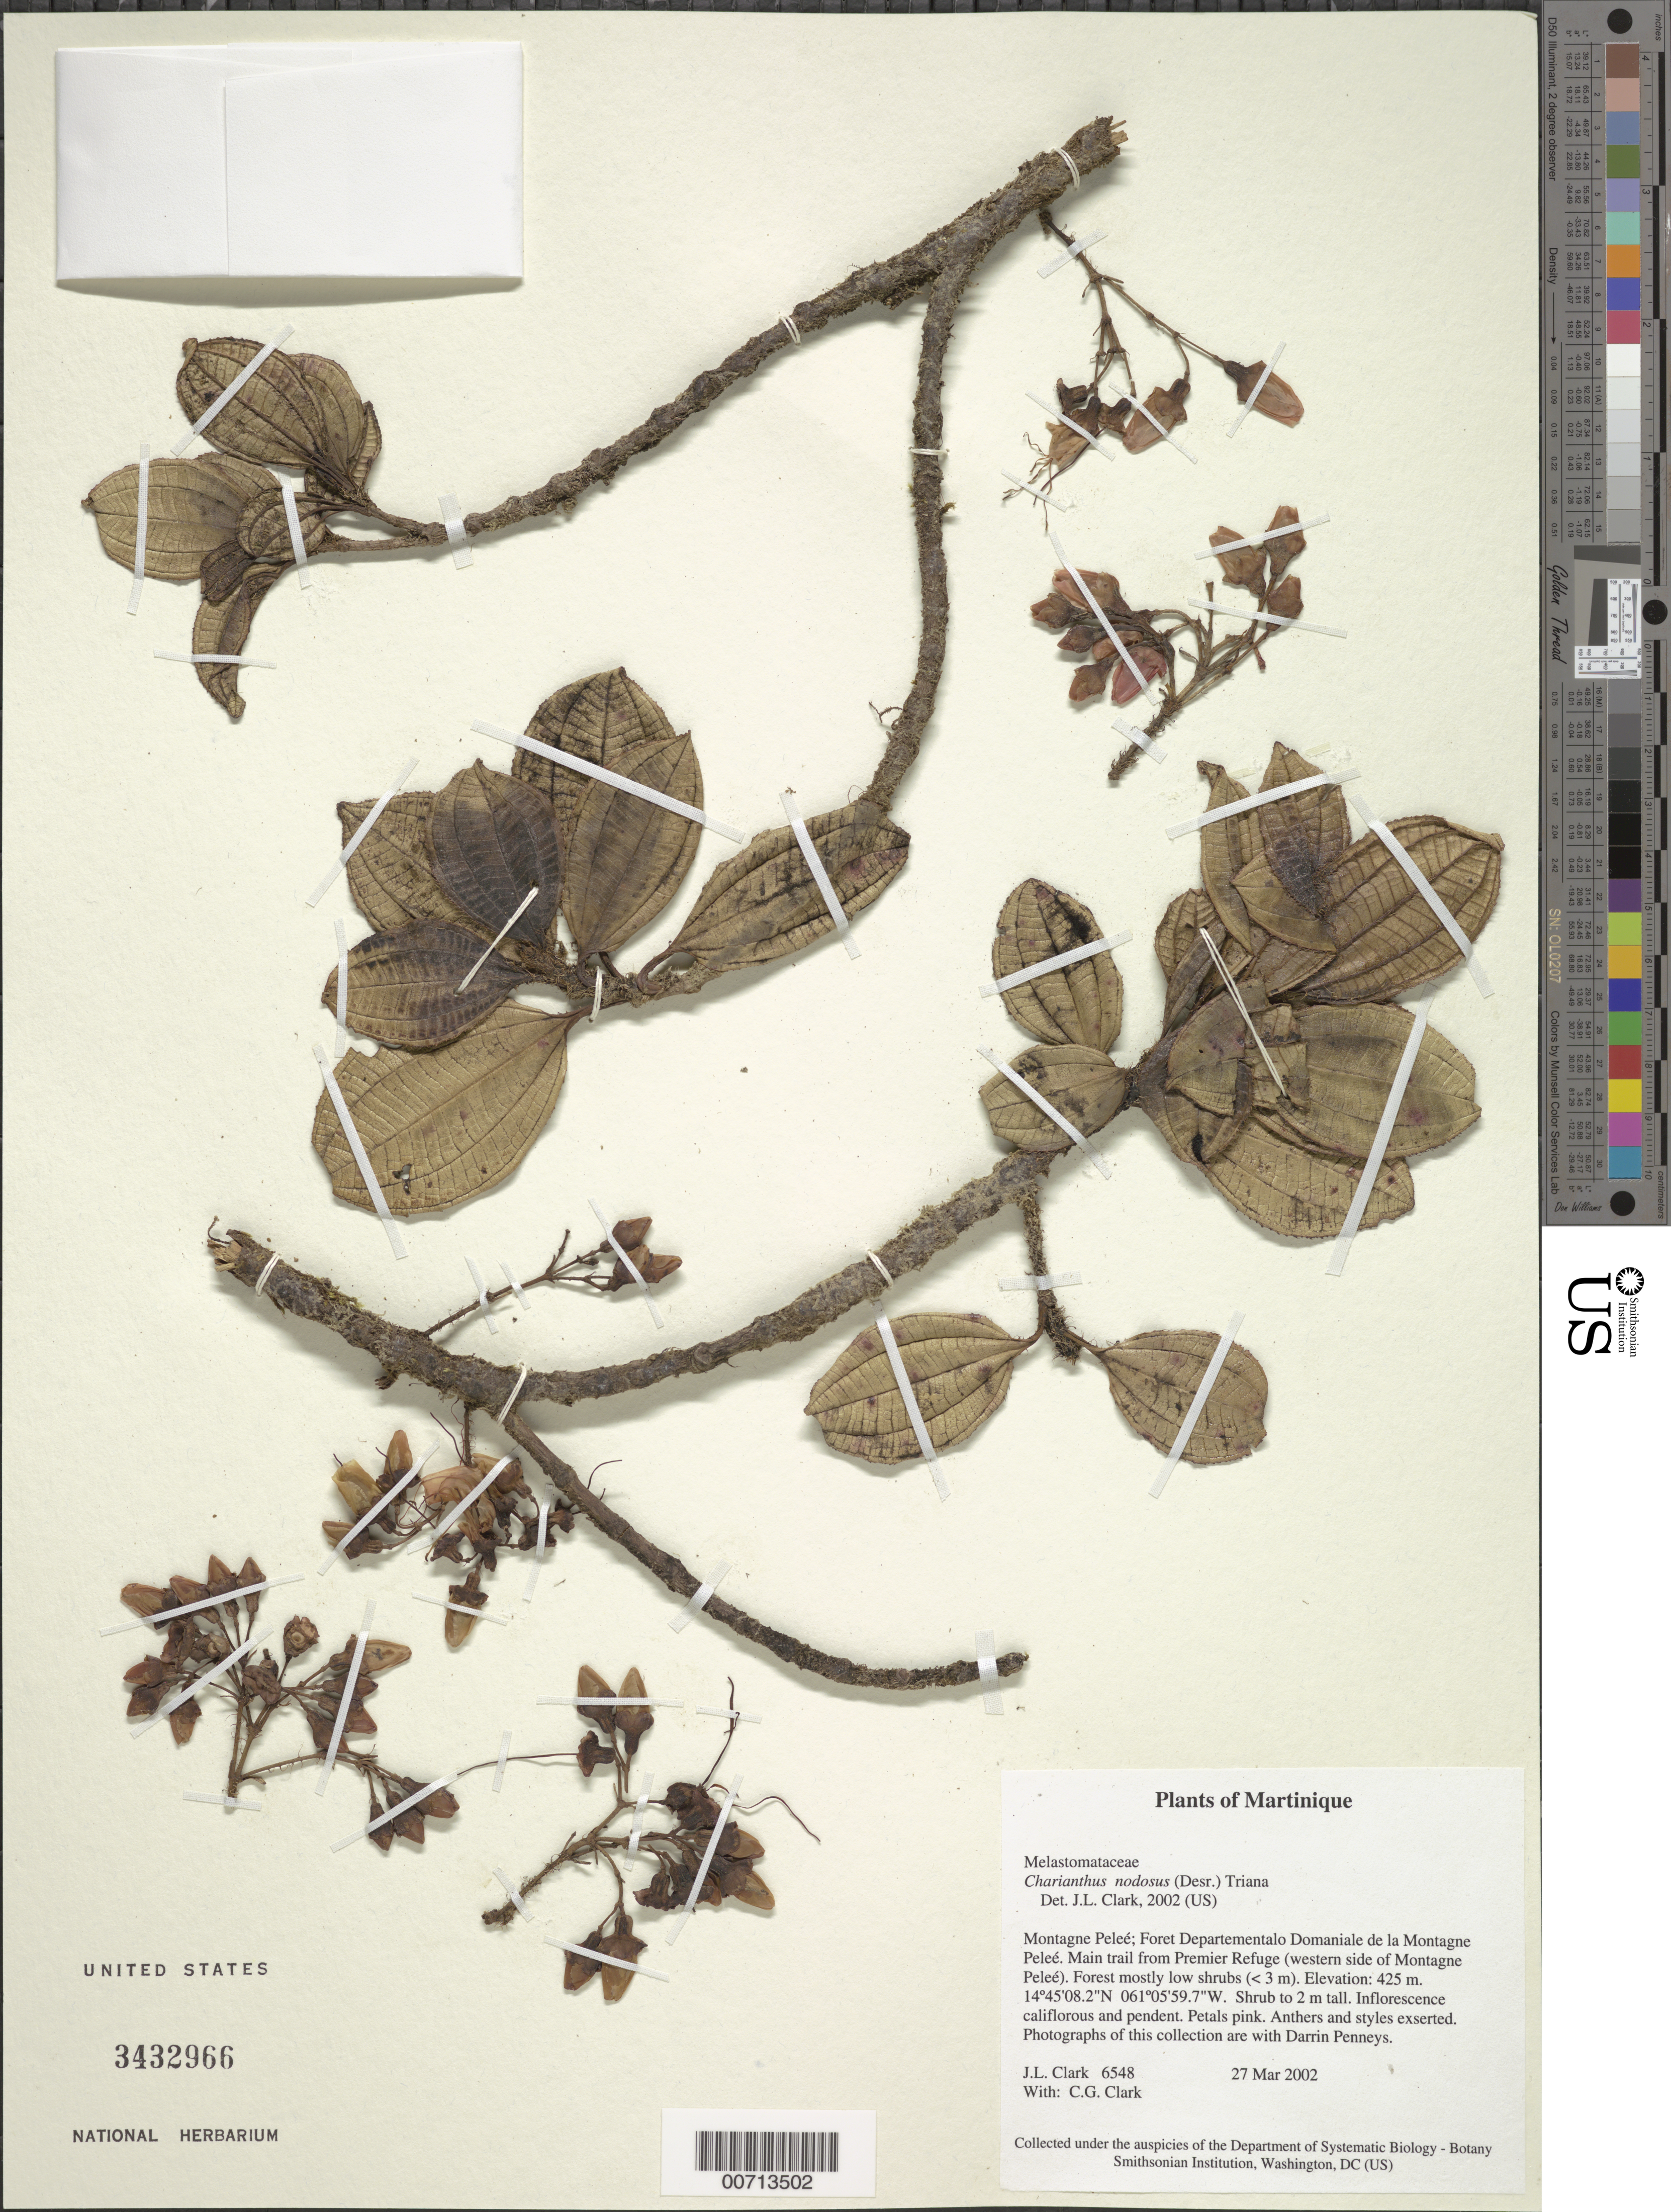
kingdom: Plantae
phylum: Tracheophyta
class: Magnoliopsida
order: Myrtales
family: Melastomataceae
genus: Charianthus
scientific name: Charianthus nodosus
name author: (Desr.) Triana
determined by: Clark, J. L., (SEL), The Marie Selby Botanical Garden (UNITED STATES)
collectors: J. L. Clark & C. G. Clark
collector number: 6548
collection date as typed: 27 Mar 2002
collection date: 2002-03-27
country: Martinique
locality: Montagne Peleé; Foret Departementalo Domaniale de la Montagne Peleé. Main trail from Premier Refuge (western side of Montagne Peleé). Forest mostly low shrubs (< 3 m).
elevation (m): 425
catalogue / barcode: US 3432966